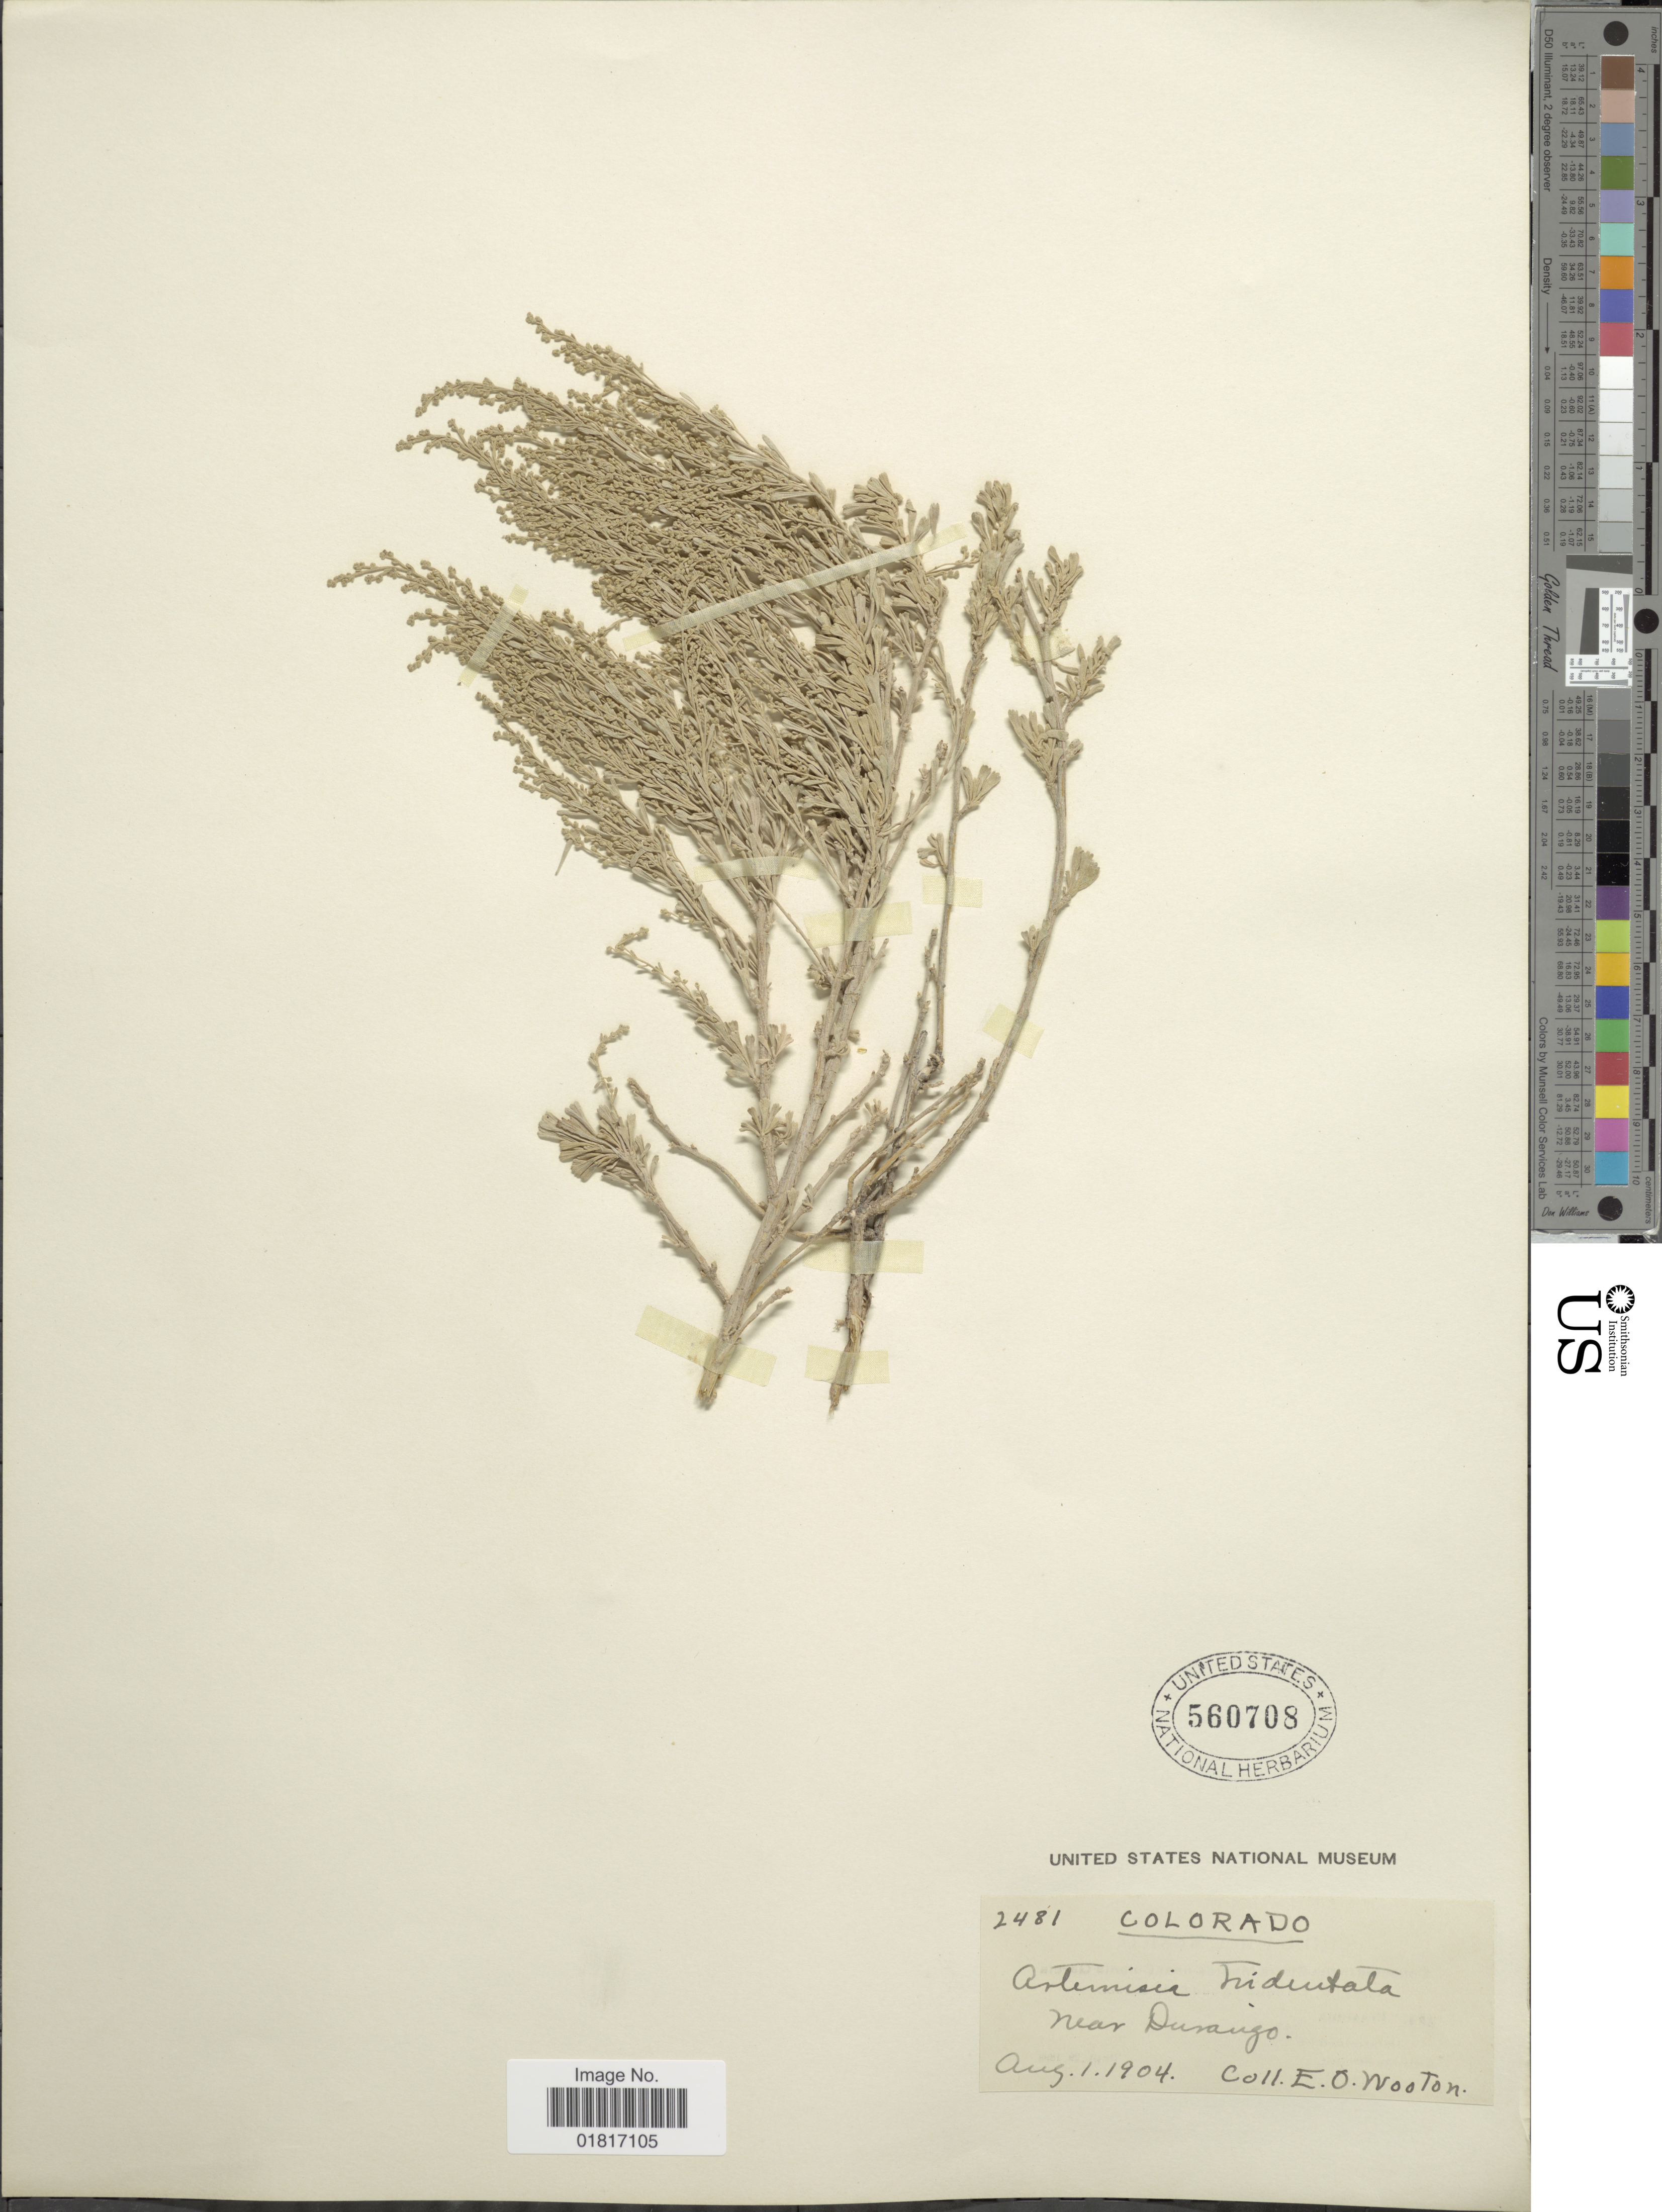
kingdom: Plantae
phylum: Tracheophyta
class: Magnoliopsida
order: Asterales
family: Asteraceae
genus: Artemisia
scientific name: Artemisia tridentata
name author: Nutt.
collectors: E. O. Wooton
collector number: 2481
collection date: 1904-08-01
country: United States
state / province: Colorado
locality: Near Durango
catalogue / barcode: US 560708